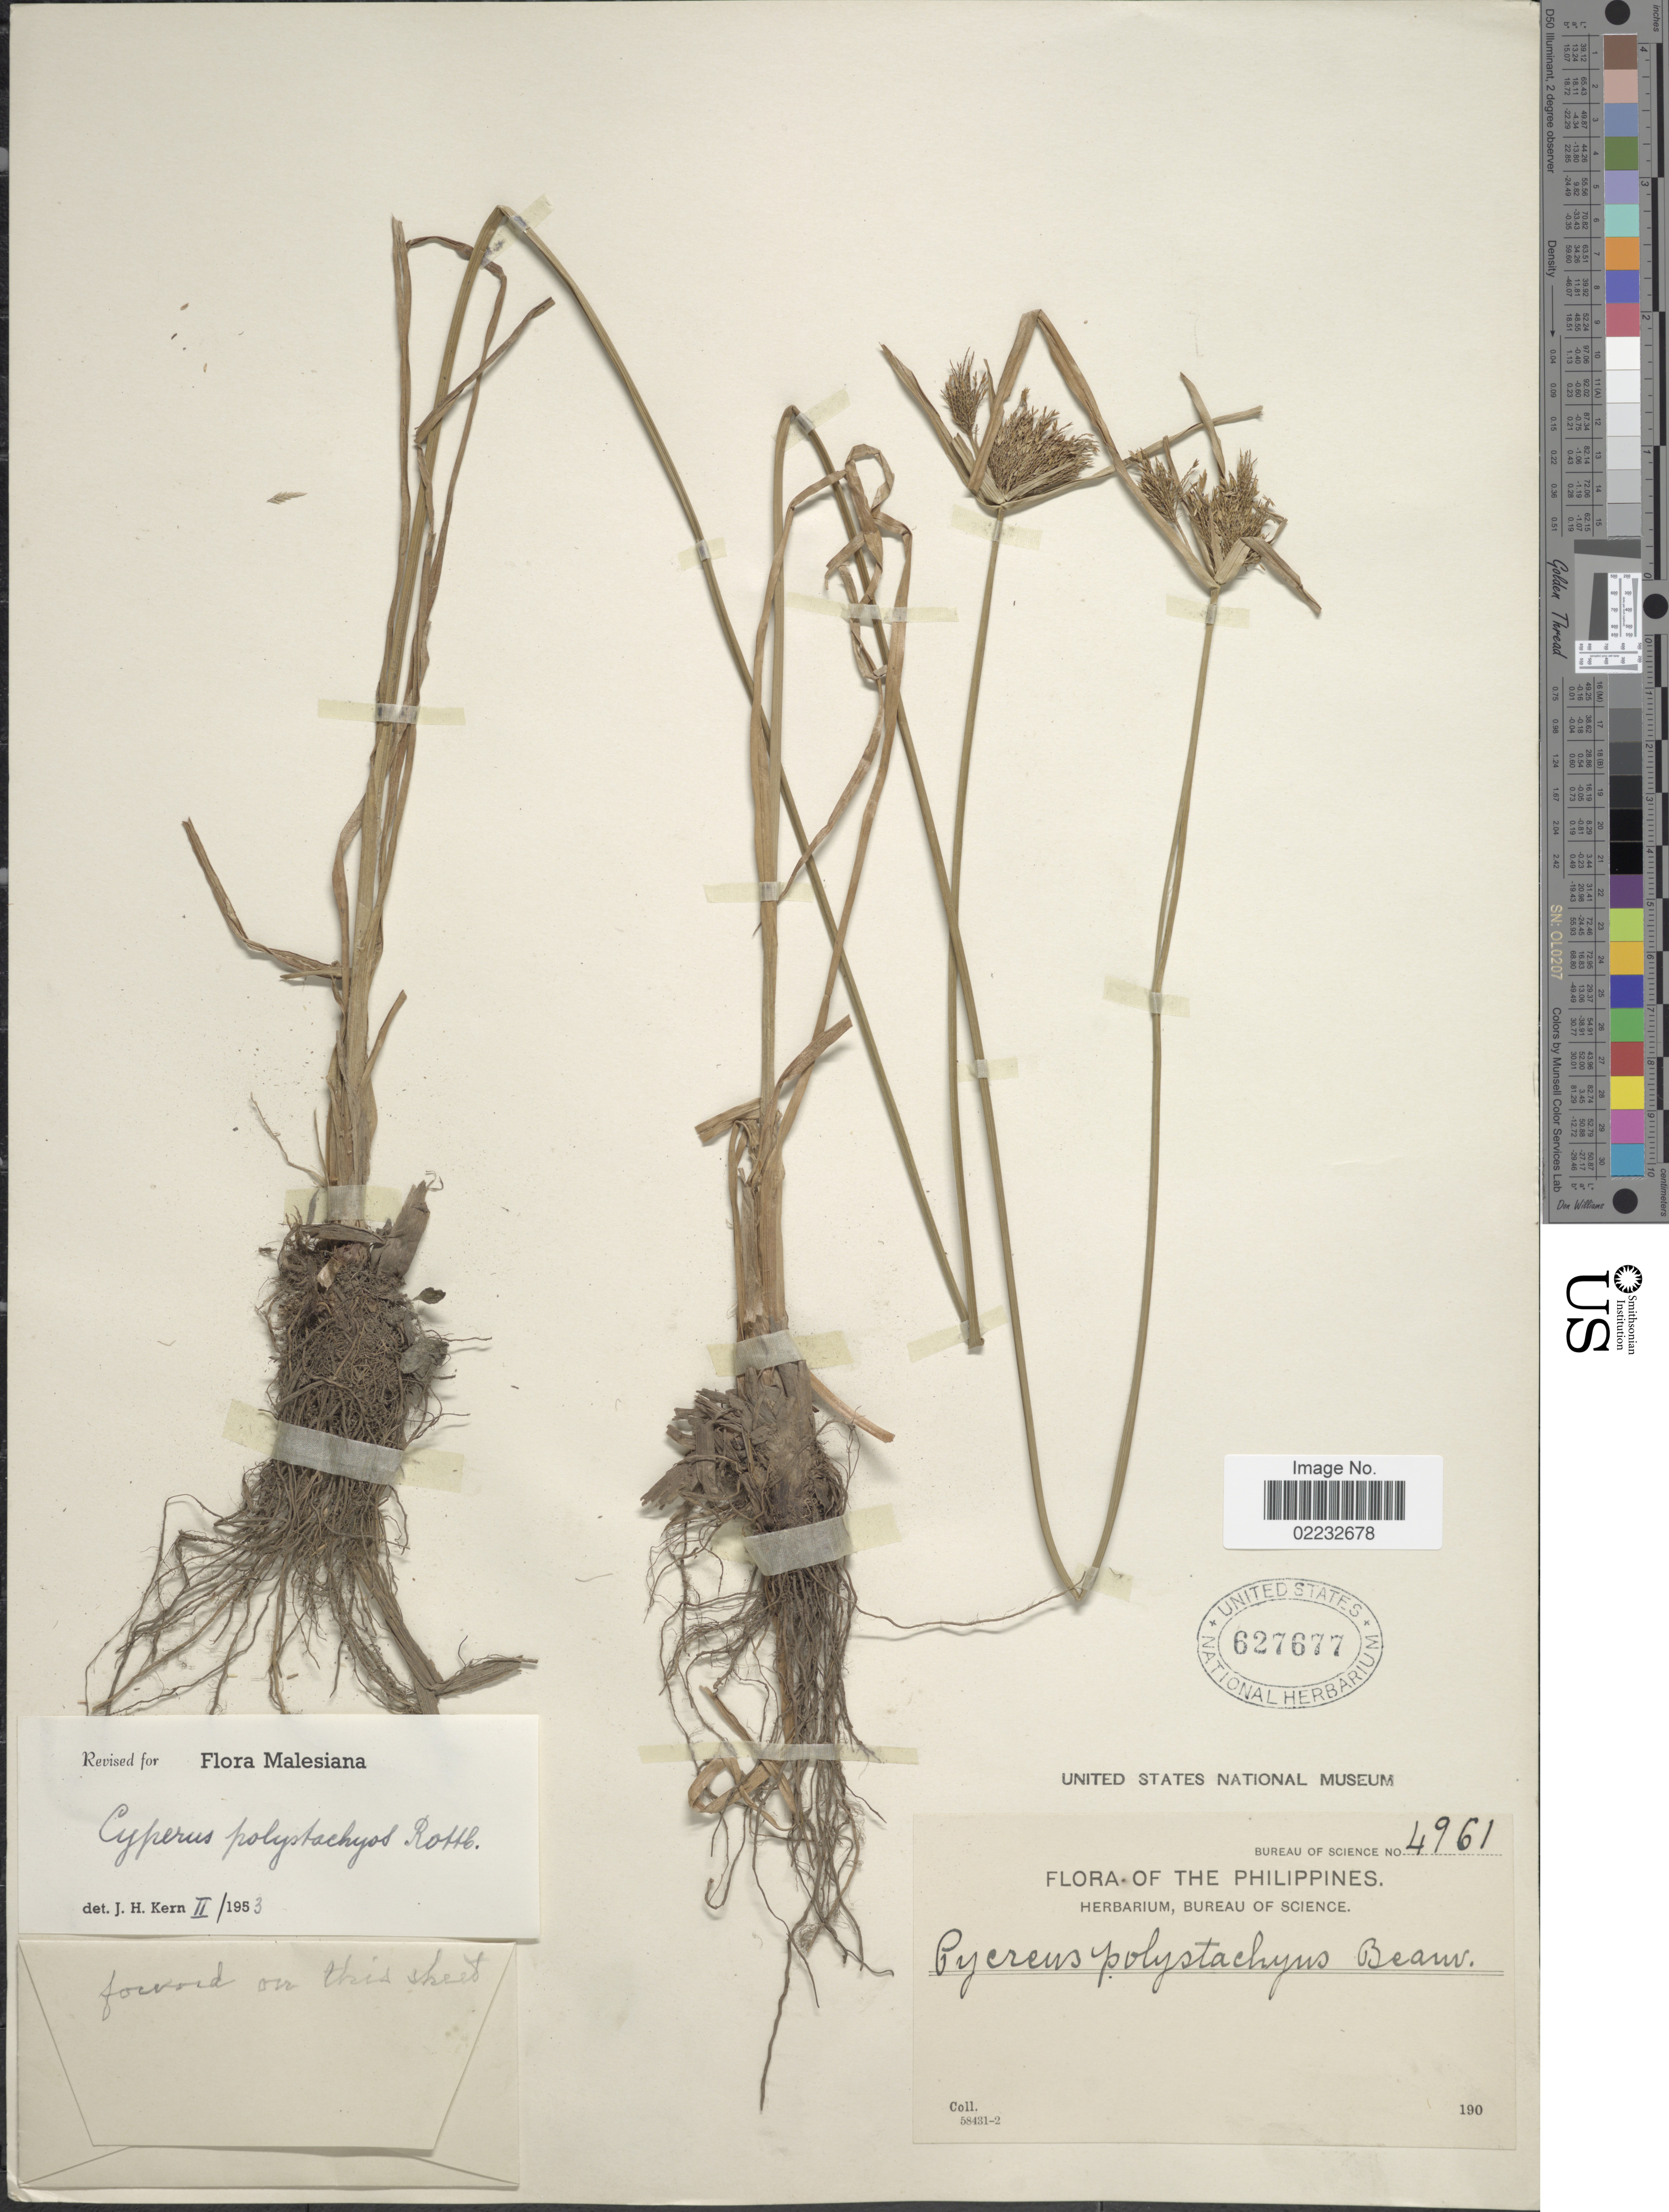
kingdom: Plantae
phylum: Tracheophyta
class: Liliopsida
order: Poales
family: Cyperaceae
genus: Cyperus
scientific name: Cyperus polystachyos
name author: Rottb.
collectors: Ex herb. Bureau of Science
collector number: Bureau of Science 4961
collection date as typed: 190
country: Philippines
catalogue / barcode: US 627677